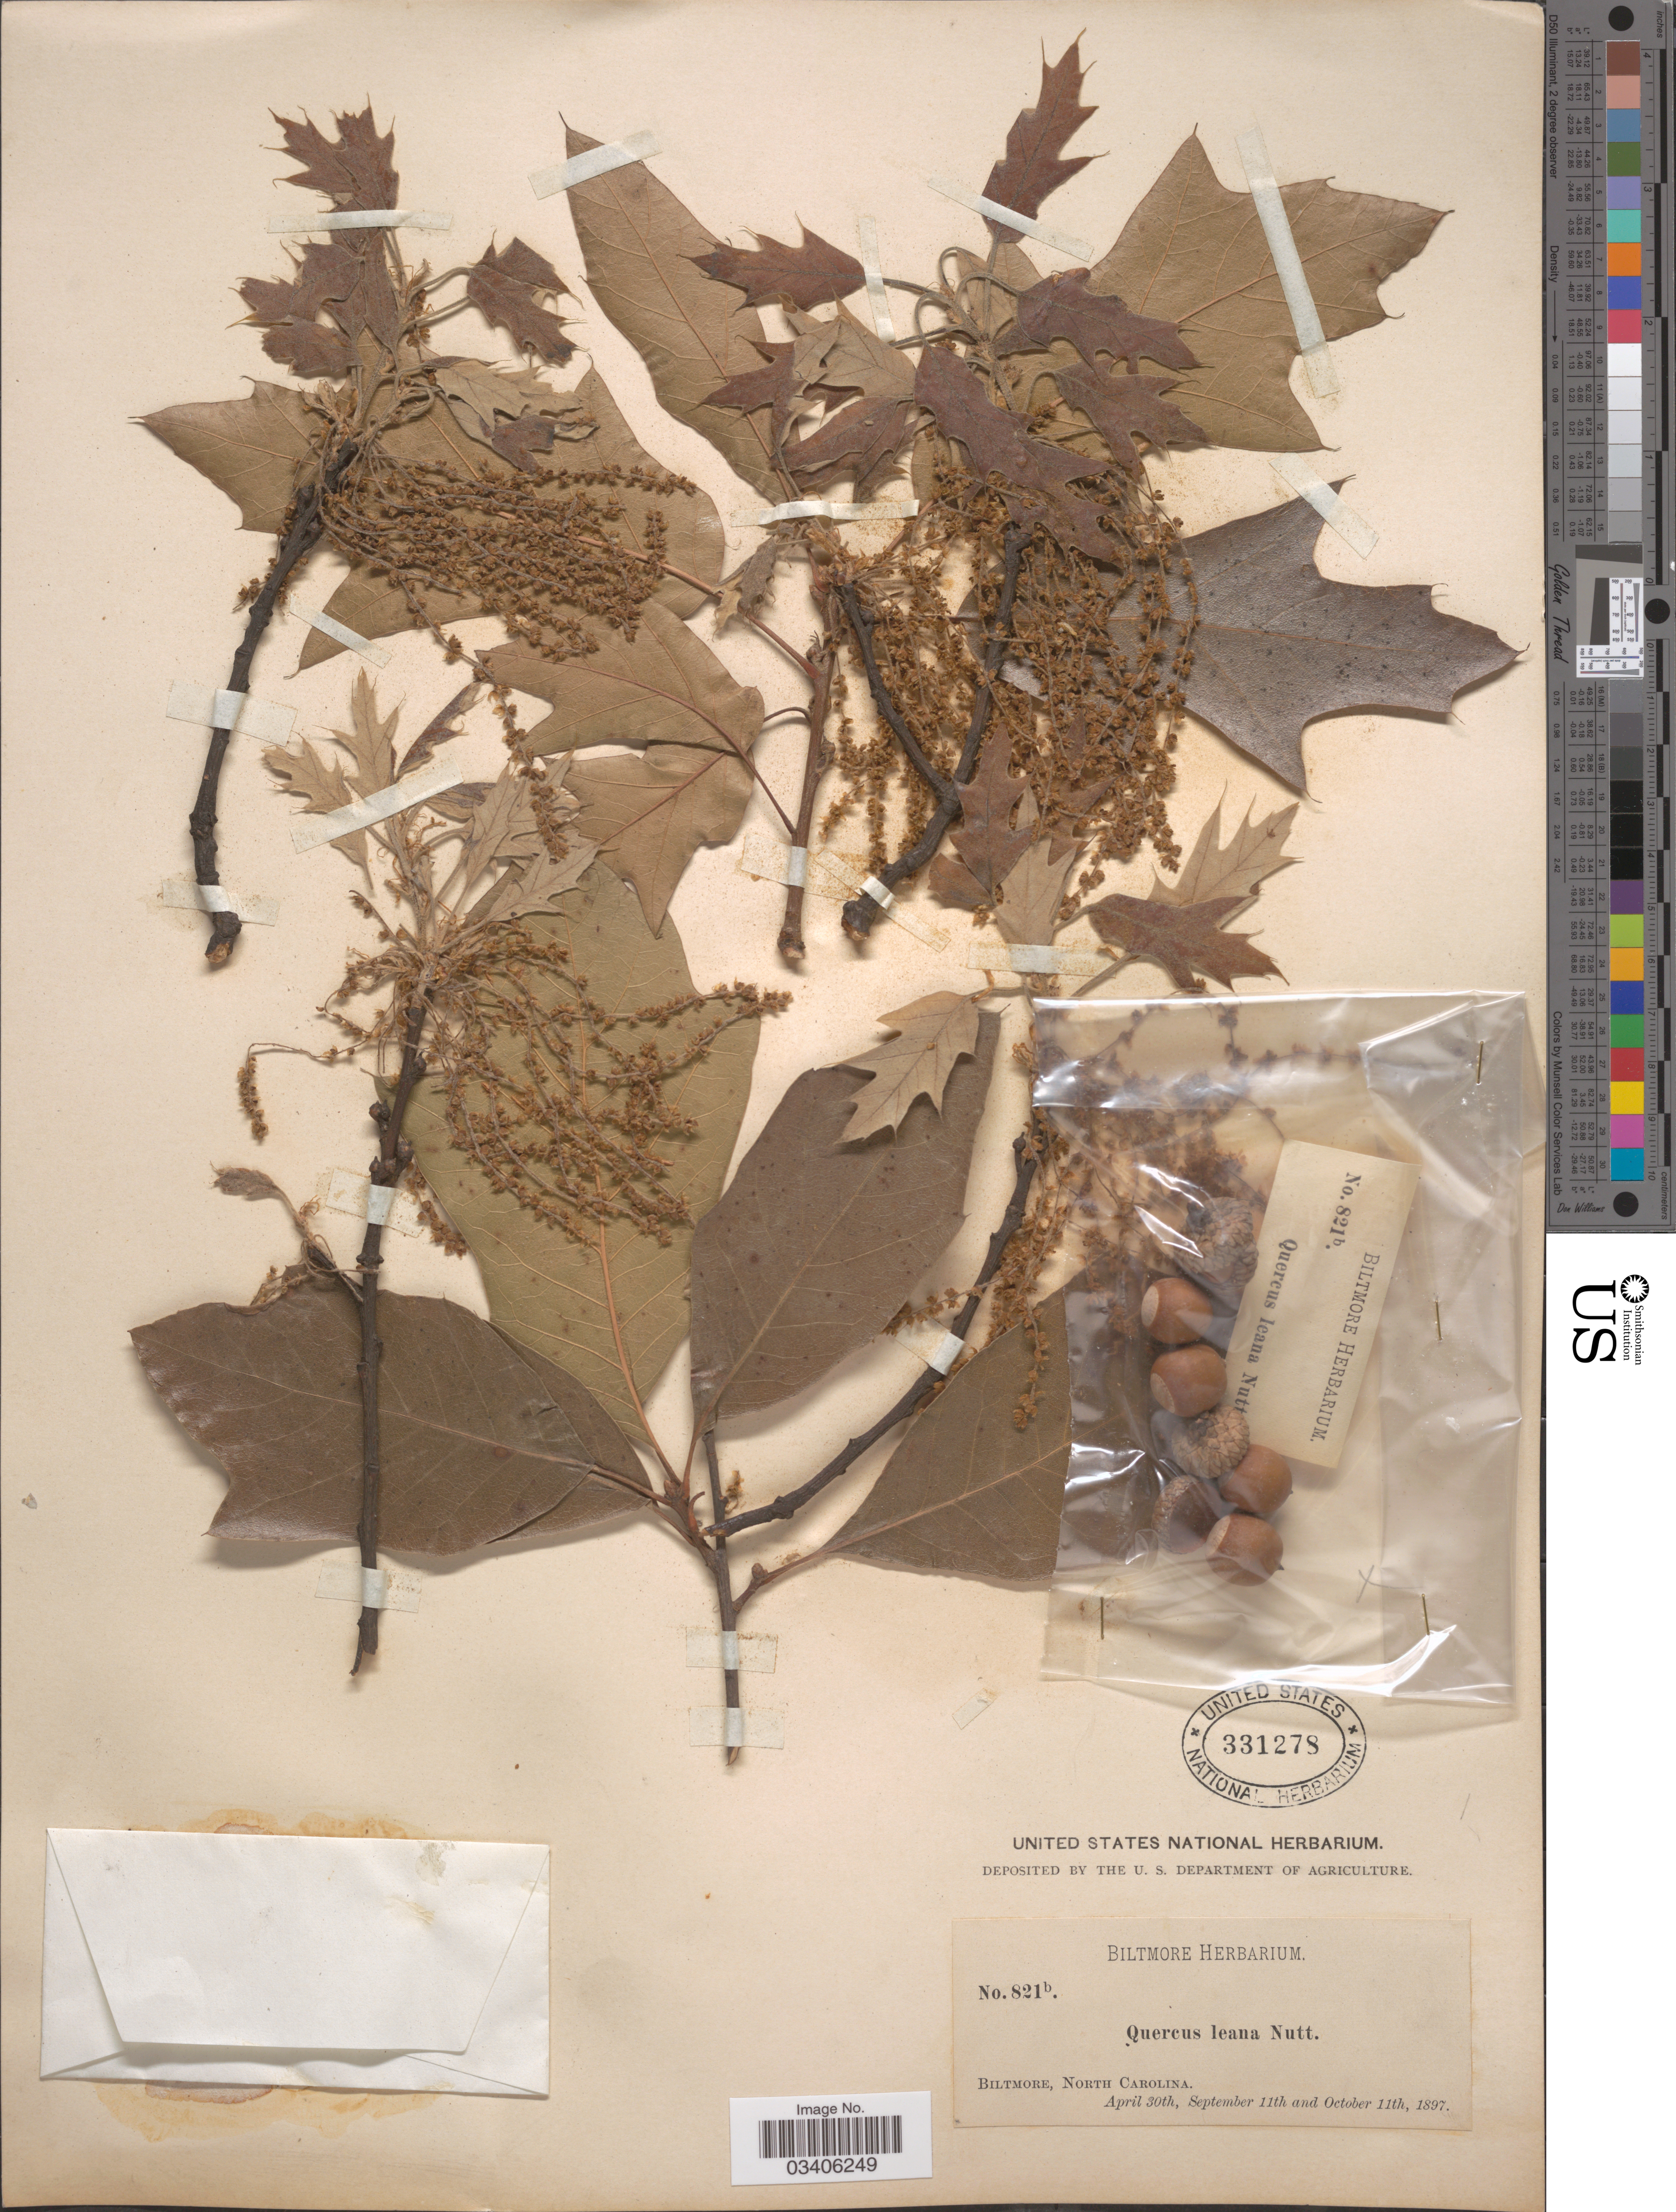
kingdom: Plantae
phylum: Tracheophyta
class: Magnoliopsida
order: Fagales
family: Fagaceae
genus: Quercus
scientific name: Quercus x leana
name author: Nutt.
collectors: ex herb. Biltmore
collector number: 821b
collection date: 1897-04-30/1897-10-11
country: United States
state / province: North Carolina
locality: Biltmore.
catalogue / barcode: US 331278